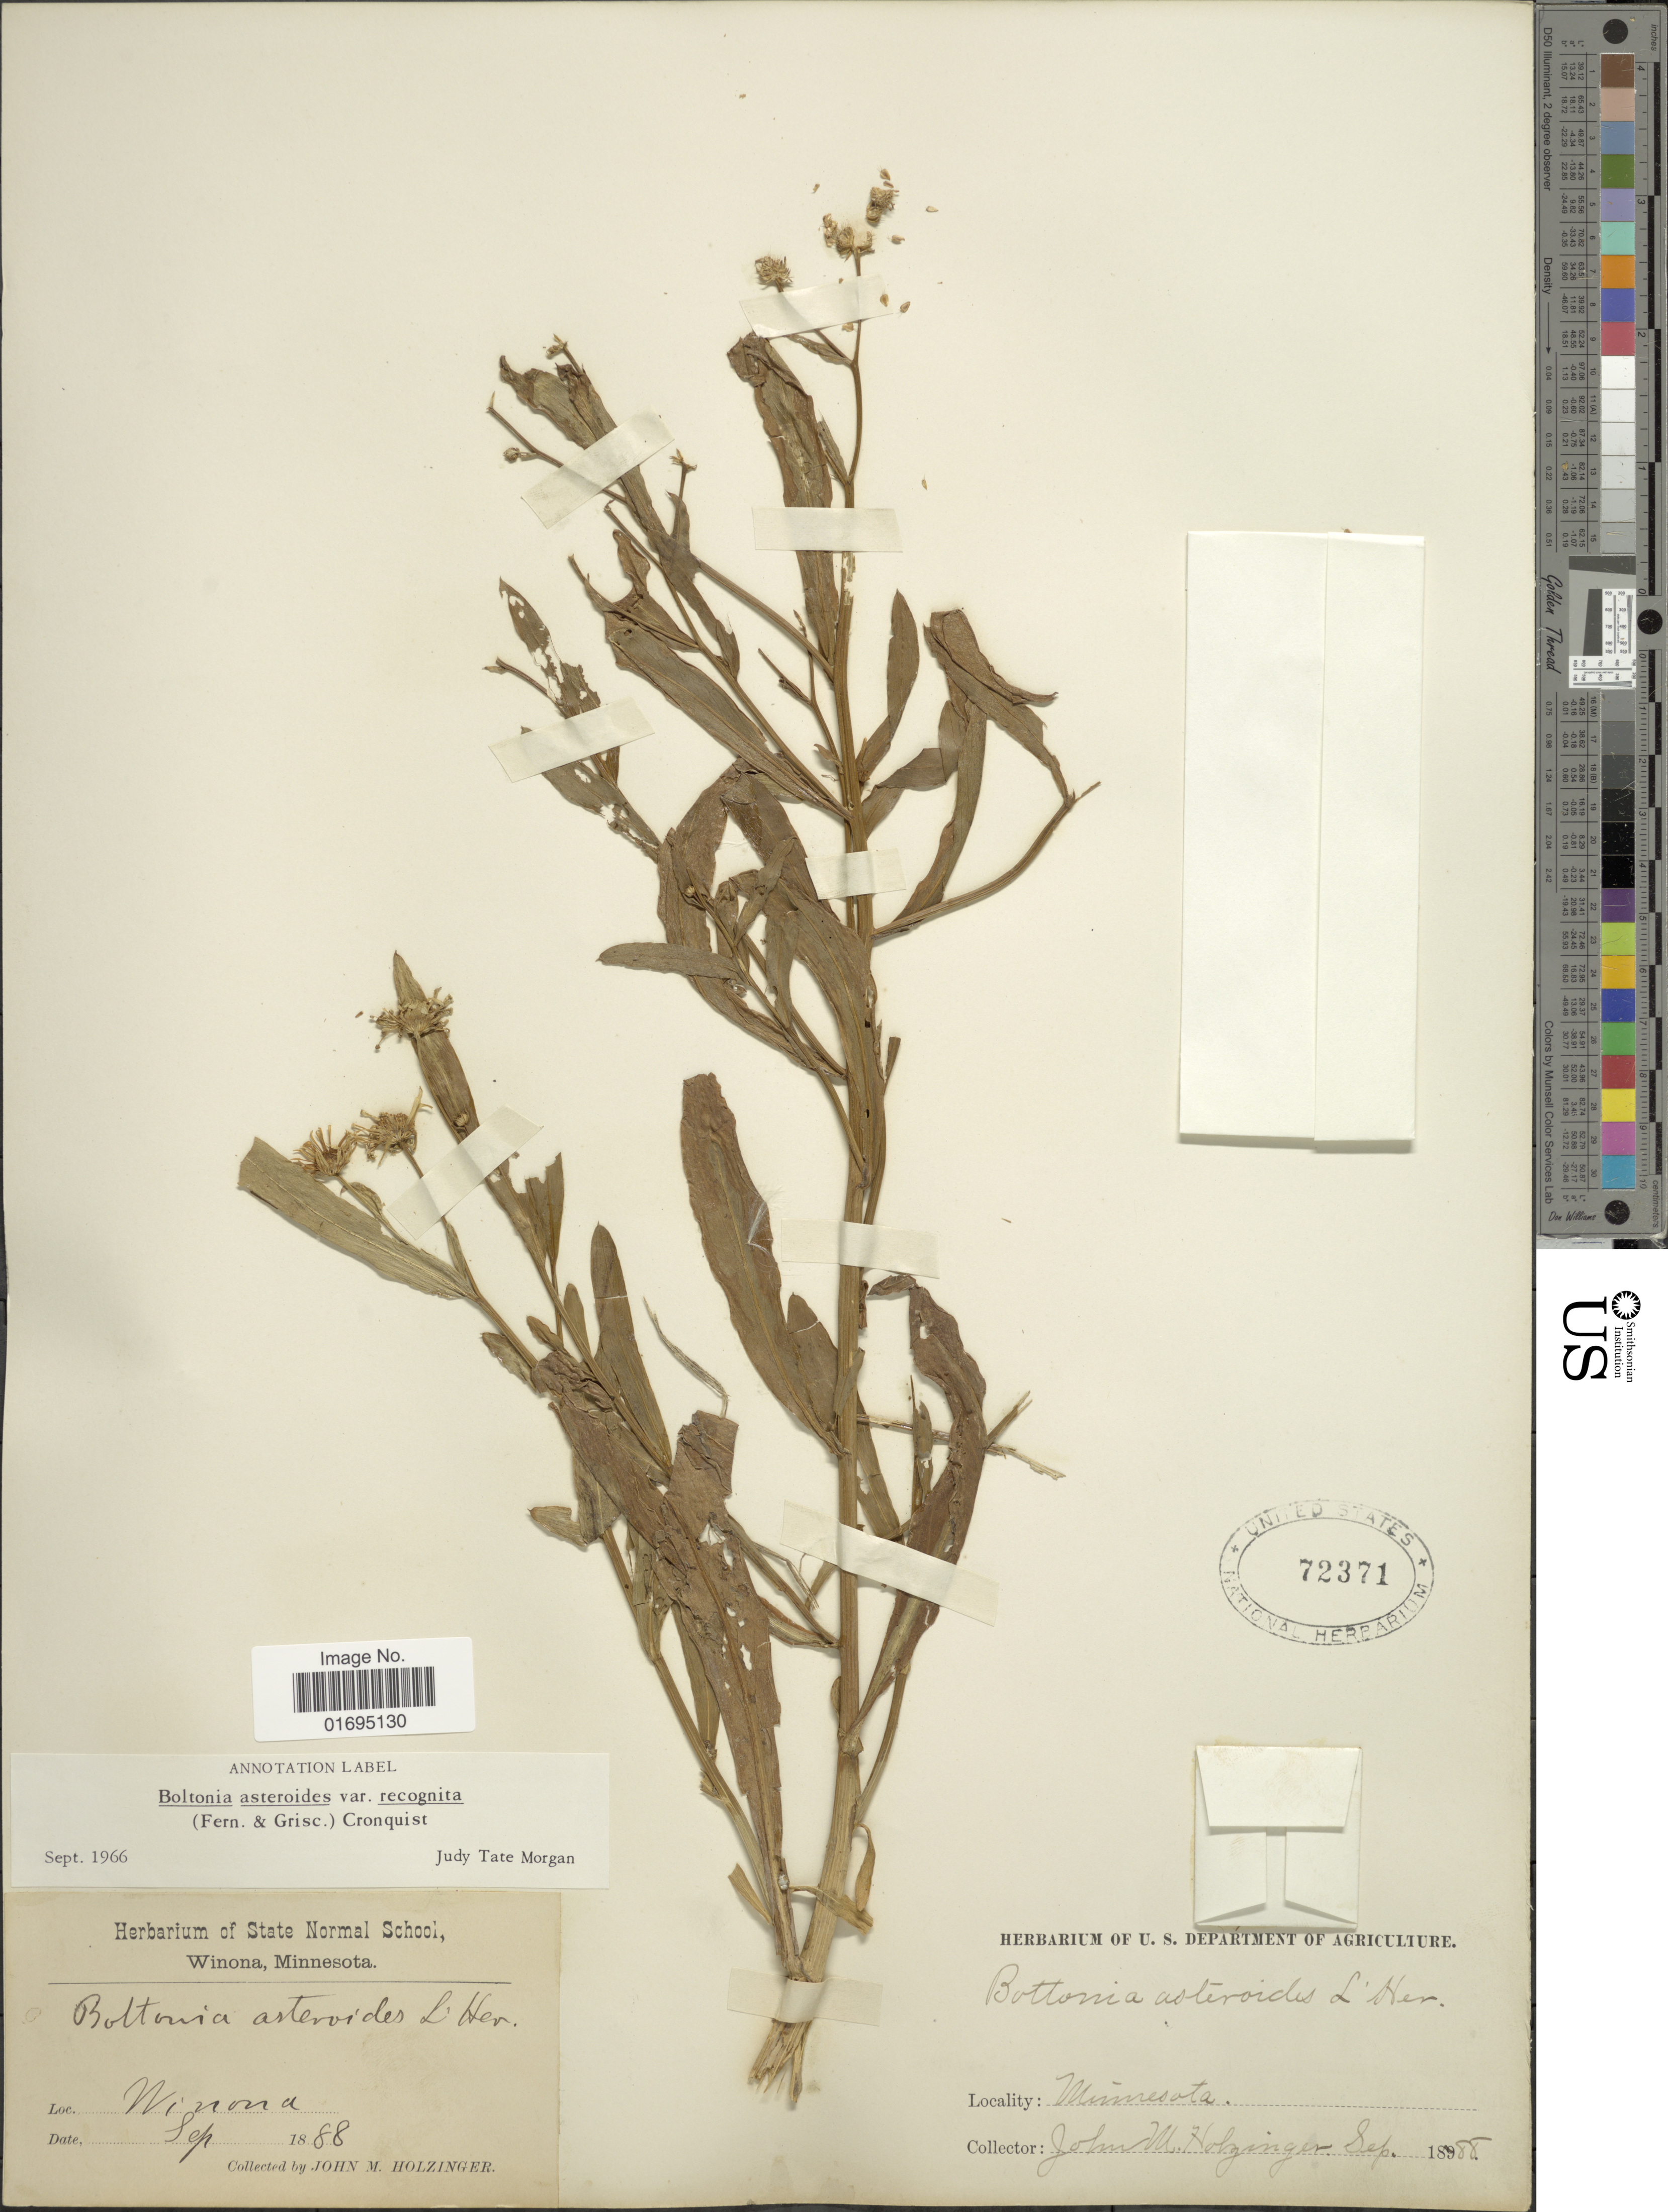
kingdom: Plantae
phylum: Tracheophyta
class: Magnoliopsida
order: Asterales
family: Asteraceae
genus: Boltonia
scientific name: Boltonia asteroides var. recognita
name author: (Fernald & Griscom) Cronq.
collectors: J. M. Holzinger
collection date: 1888-09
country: United States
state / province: Minnesota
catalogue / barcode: US 72371